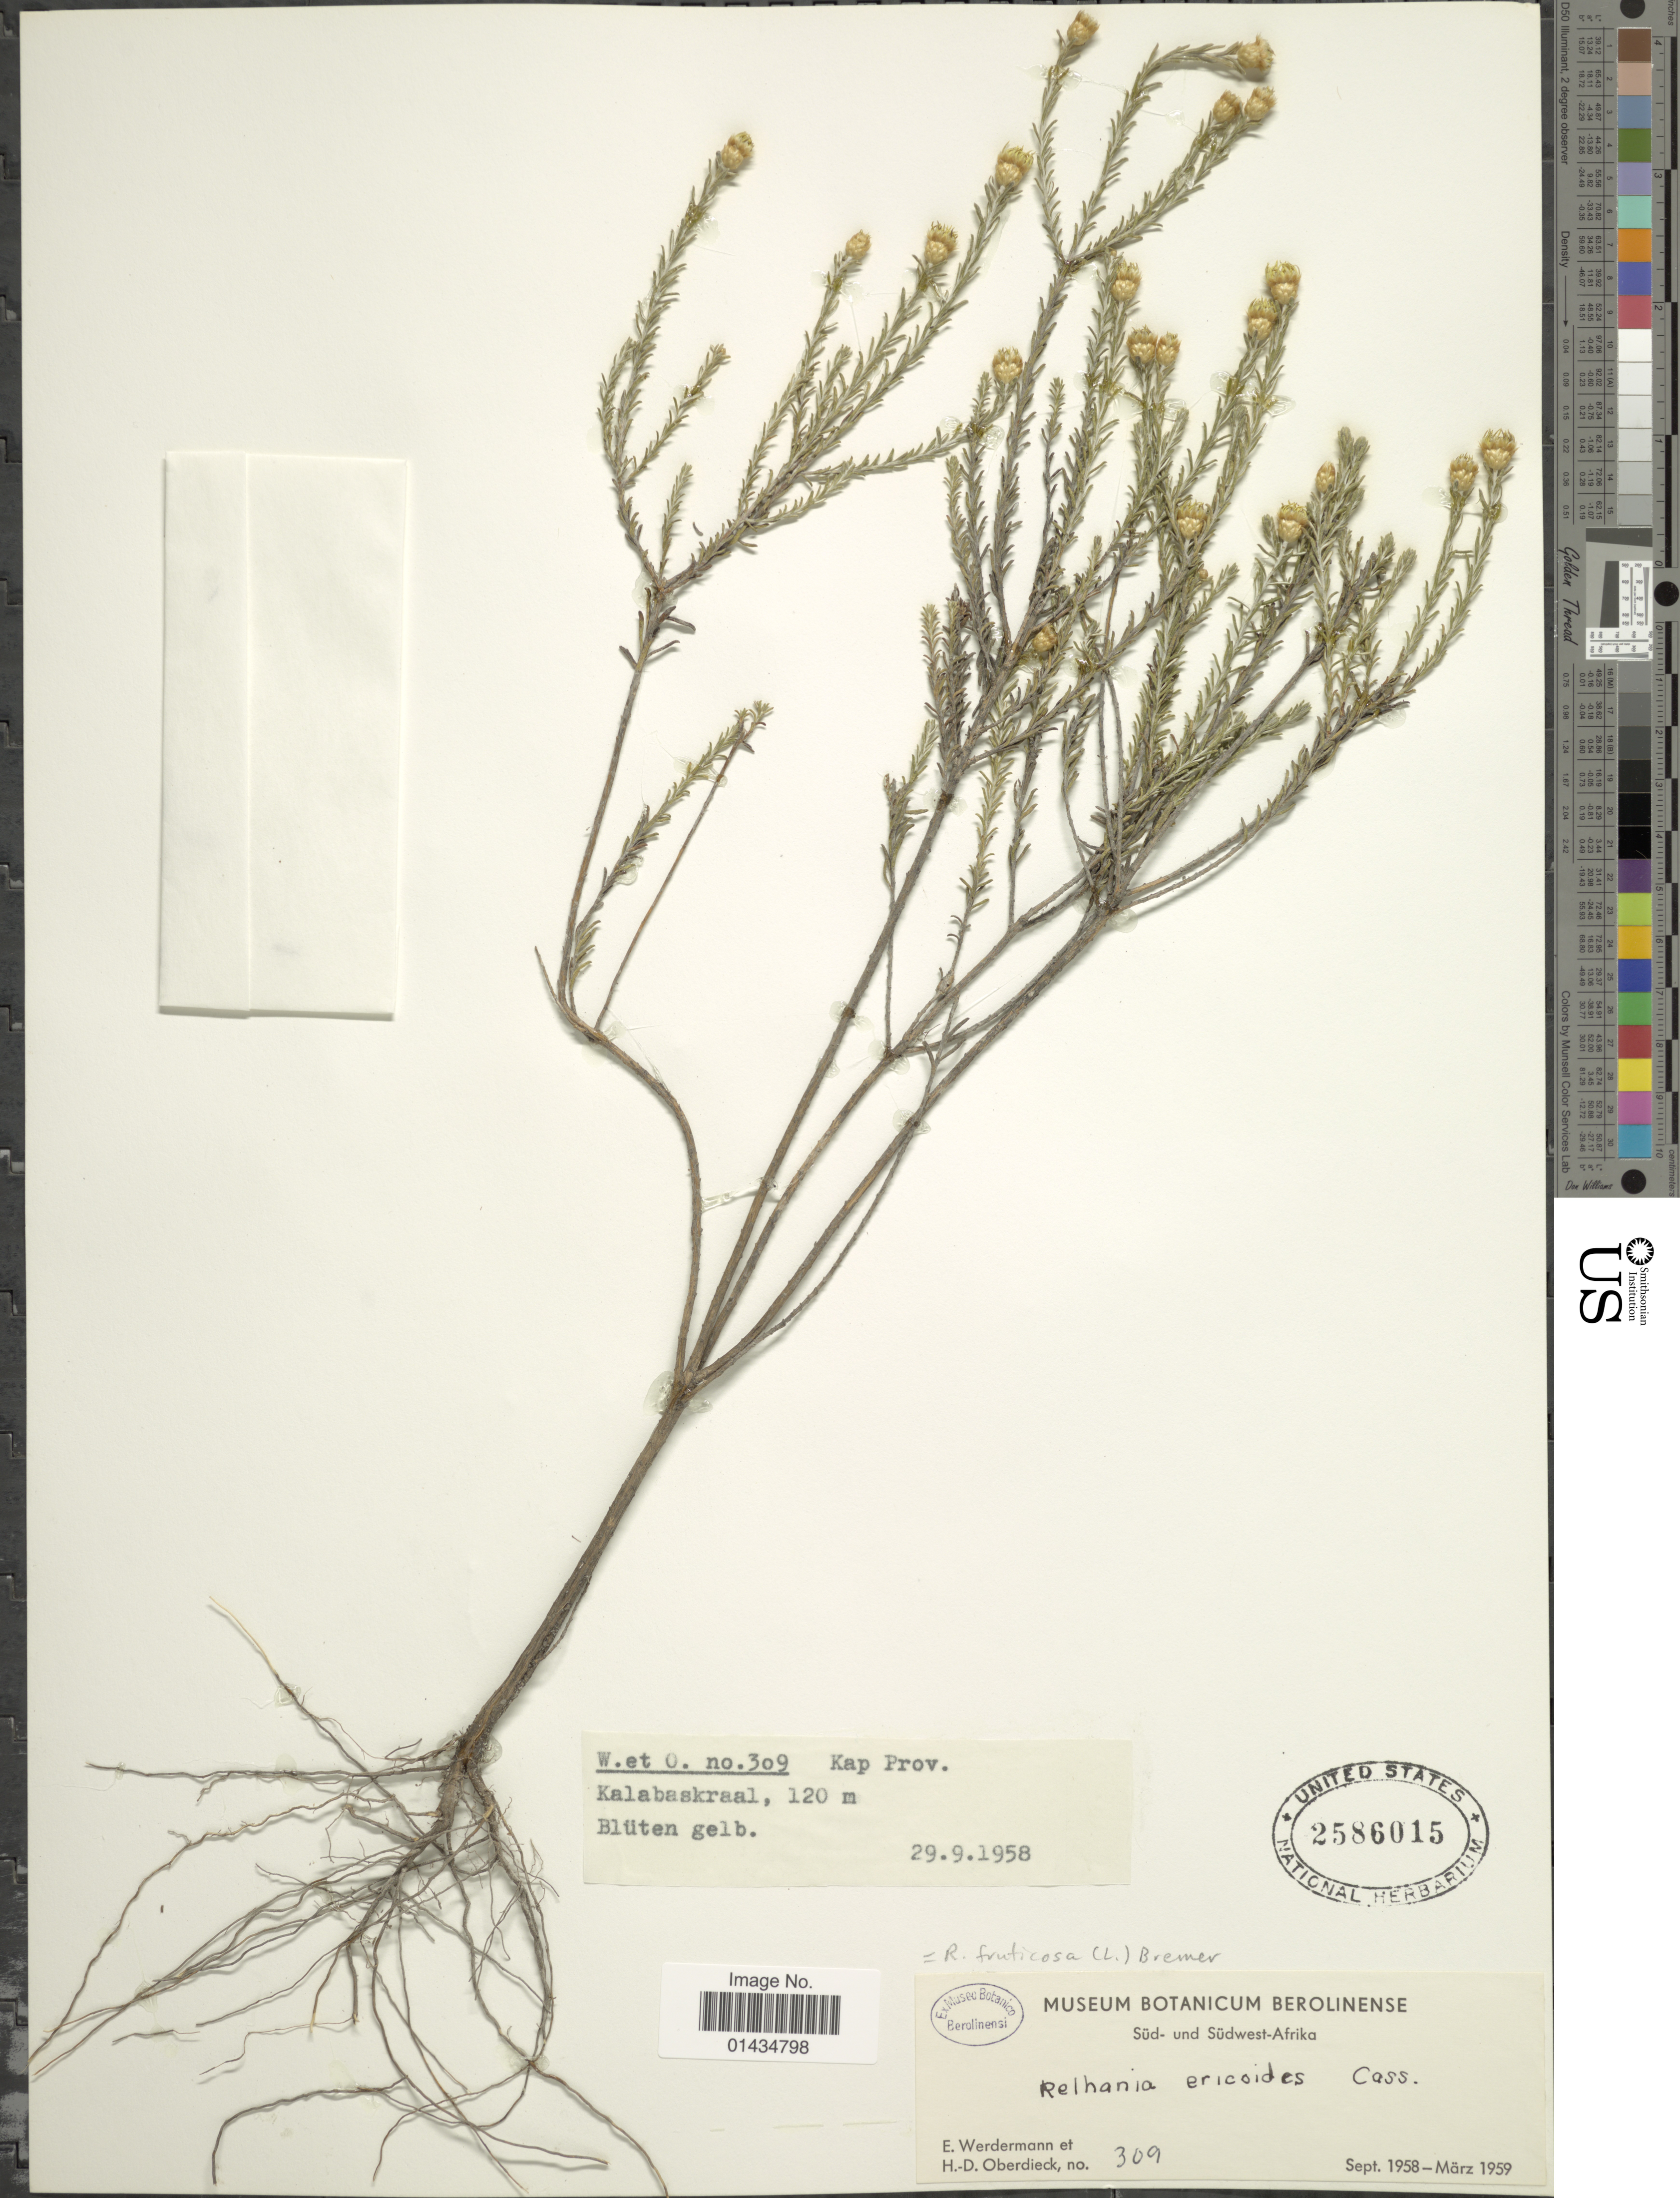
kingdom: Plantae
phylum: Tracheophyta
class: Magnoliopsida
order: Asterales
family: Asteraceae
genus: Relhania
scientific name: Relhania fruticosa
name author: (L.) K. Bremer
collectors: E. Werdermann & H. Oberdieck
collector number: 309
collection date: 1958-09-29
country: South Africa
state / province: Western Cape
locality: Süd- und Südwest-Afrika, Kalabaskraal, Blüten gelb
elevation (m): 120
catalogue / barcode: US 2586015